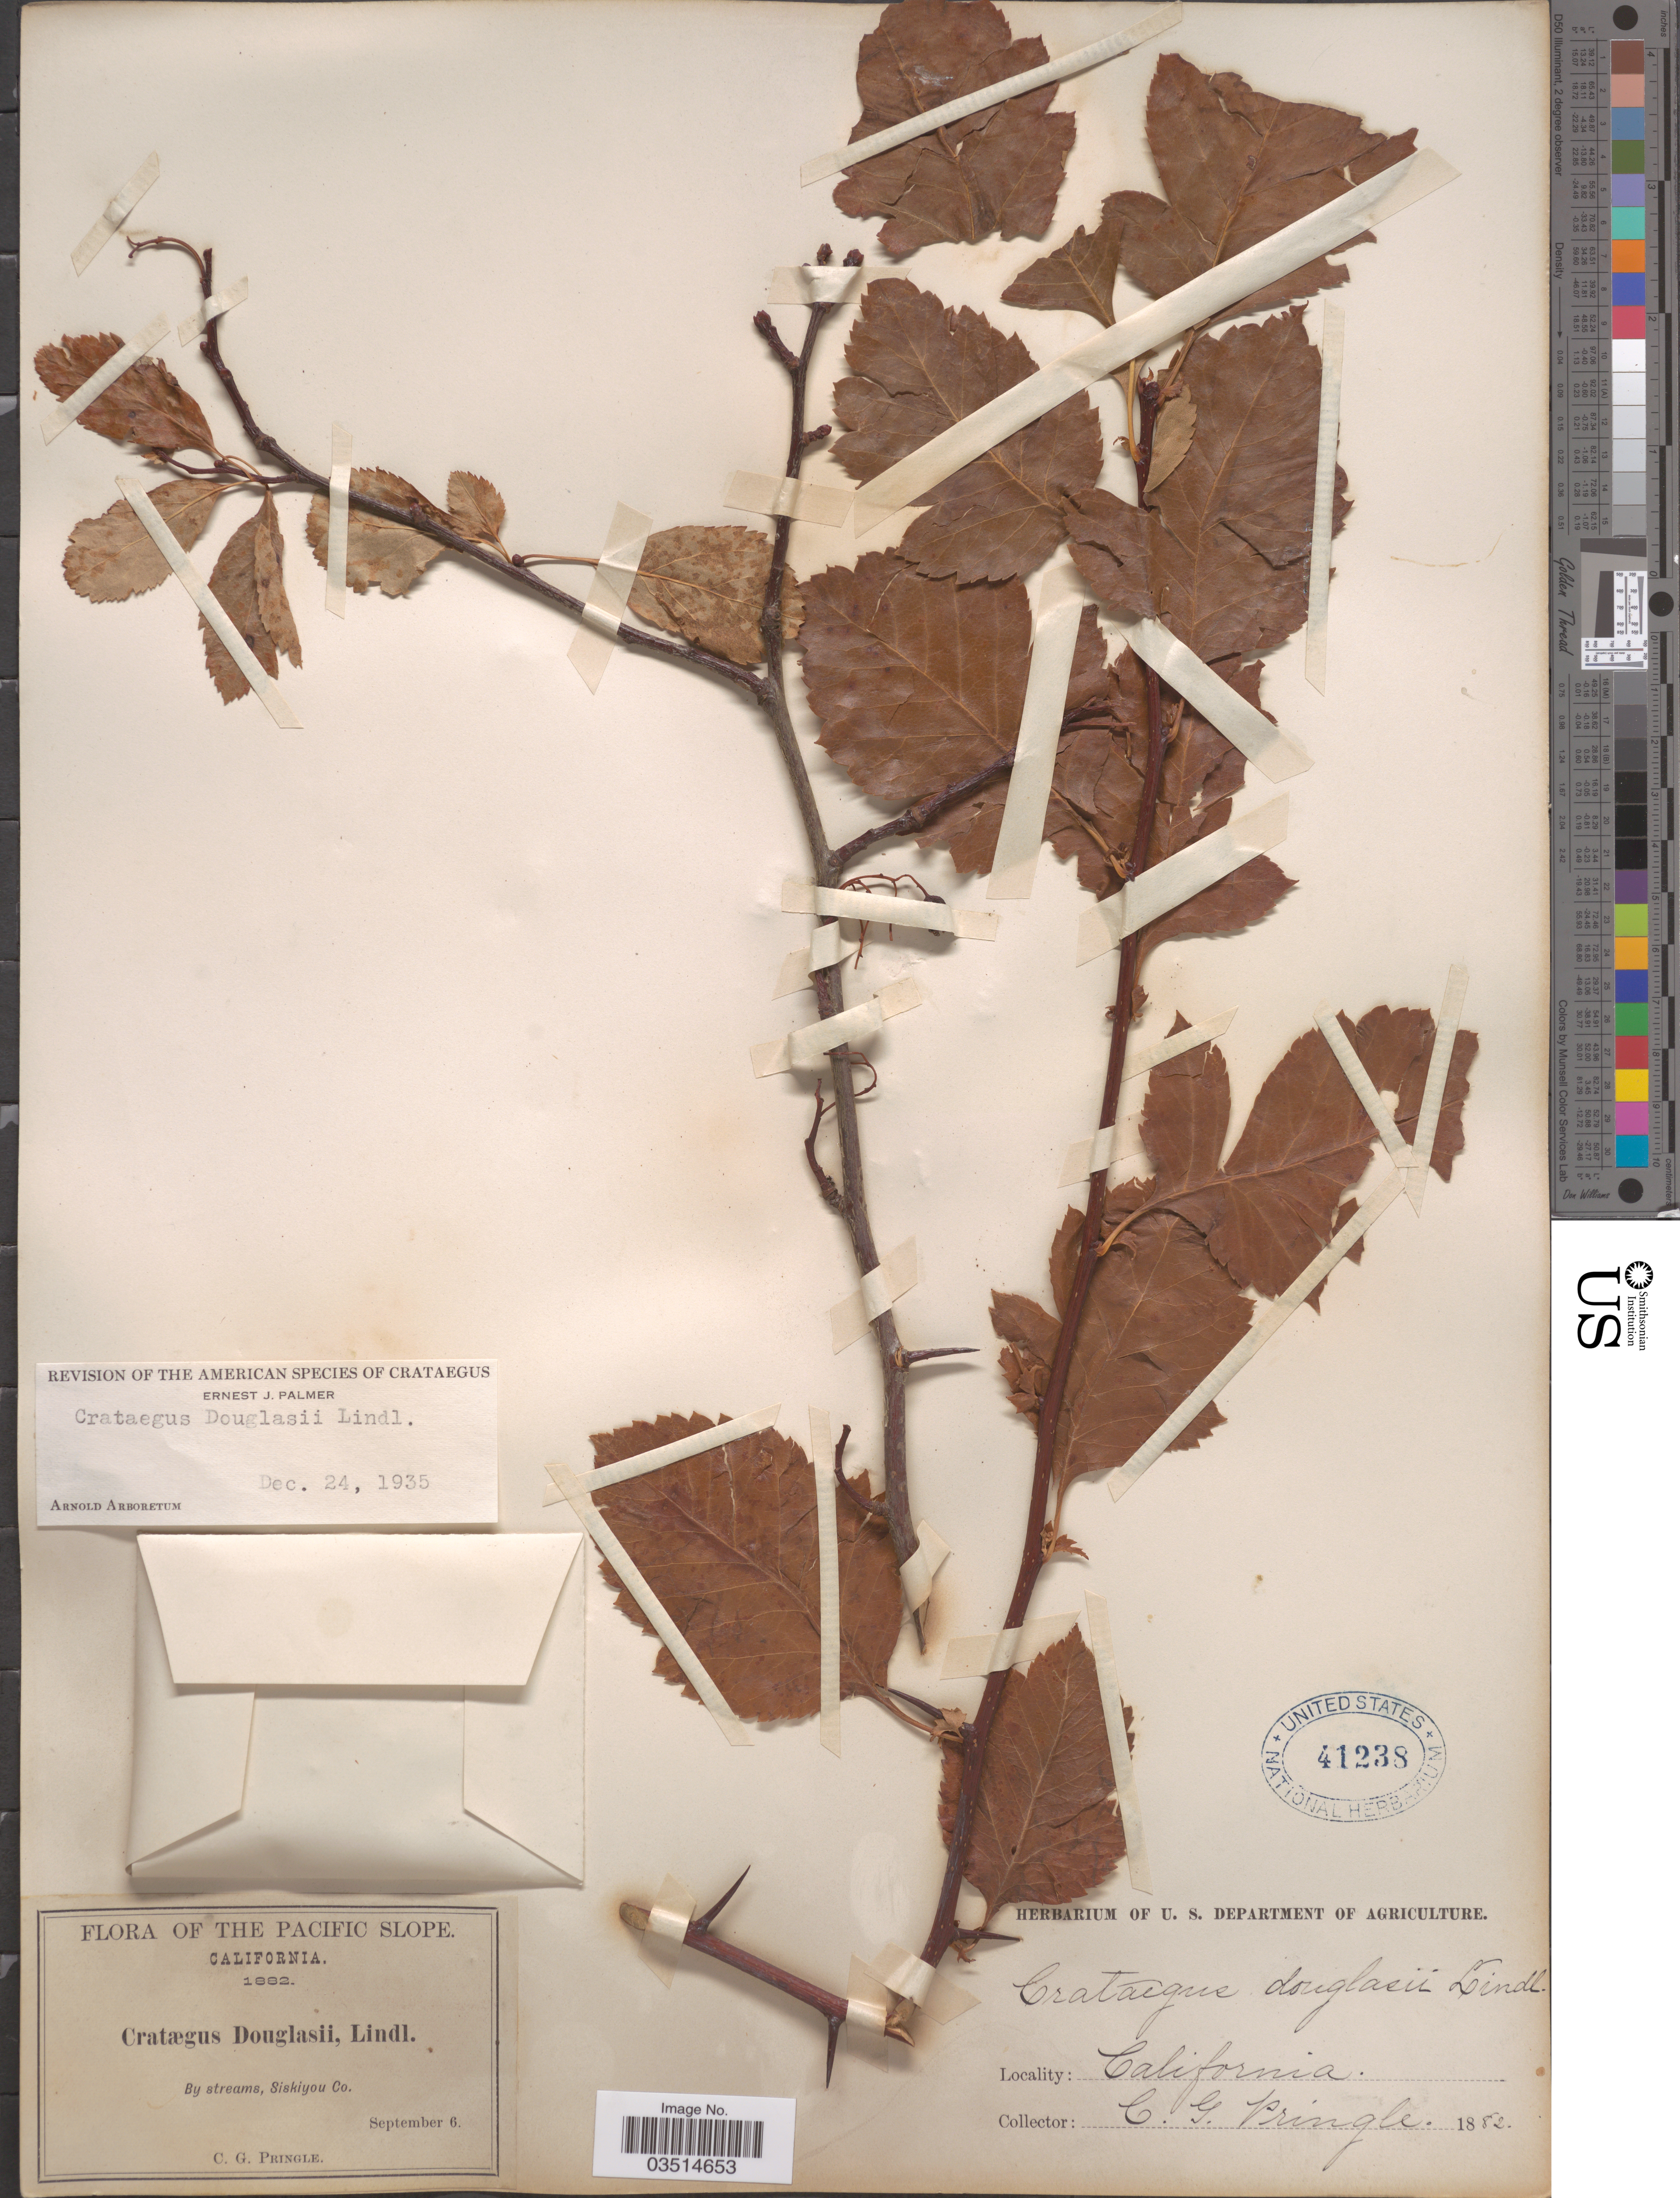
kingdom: Plantae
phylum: Tracheophyta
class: Magnoliopsida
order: Rosales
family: Rosaceae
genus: Crataegus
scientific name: Crataegus douglasii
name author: Lindl.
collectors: C. G. Pringle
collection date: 1882-09-06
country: United States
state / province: California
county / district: Siskiyou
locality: The Pacific Slope. Siskiyou Co.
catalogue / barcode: US 41238